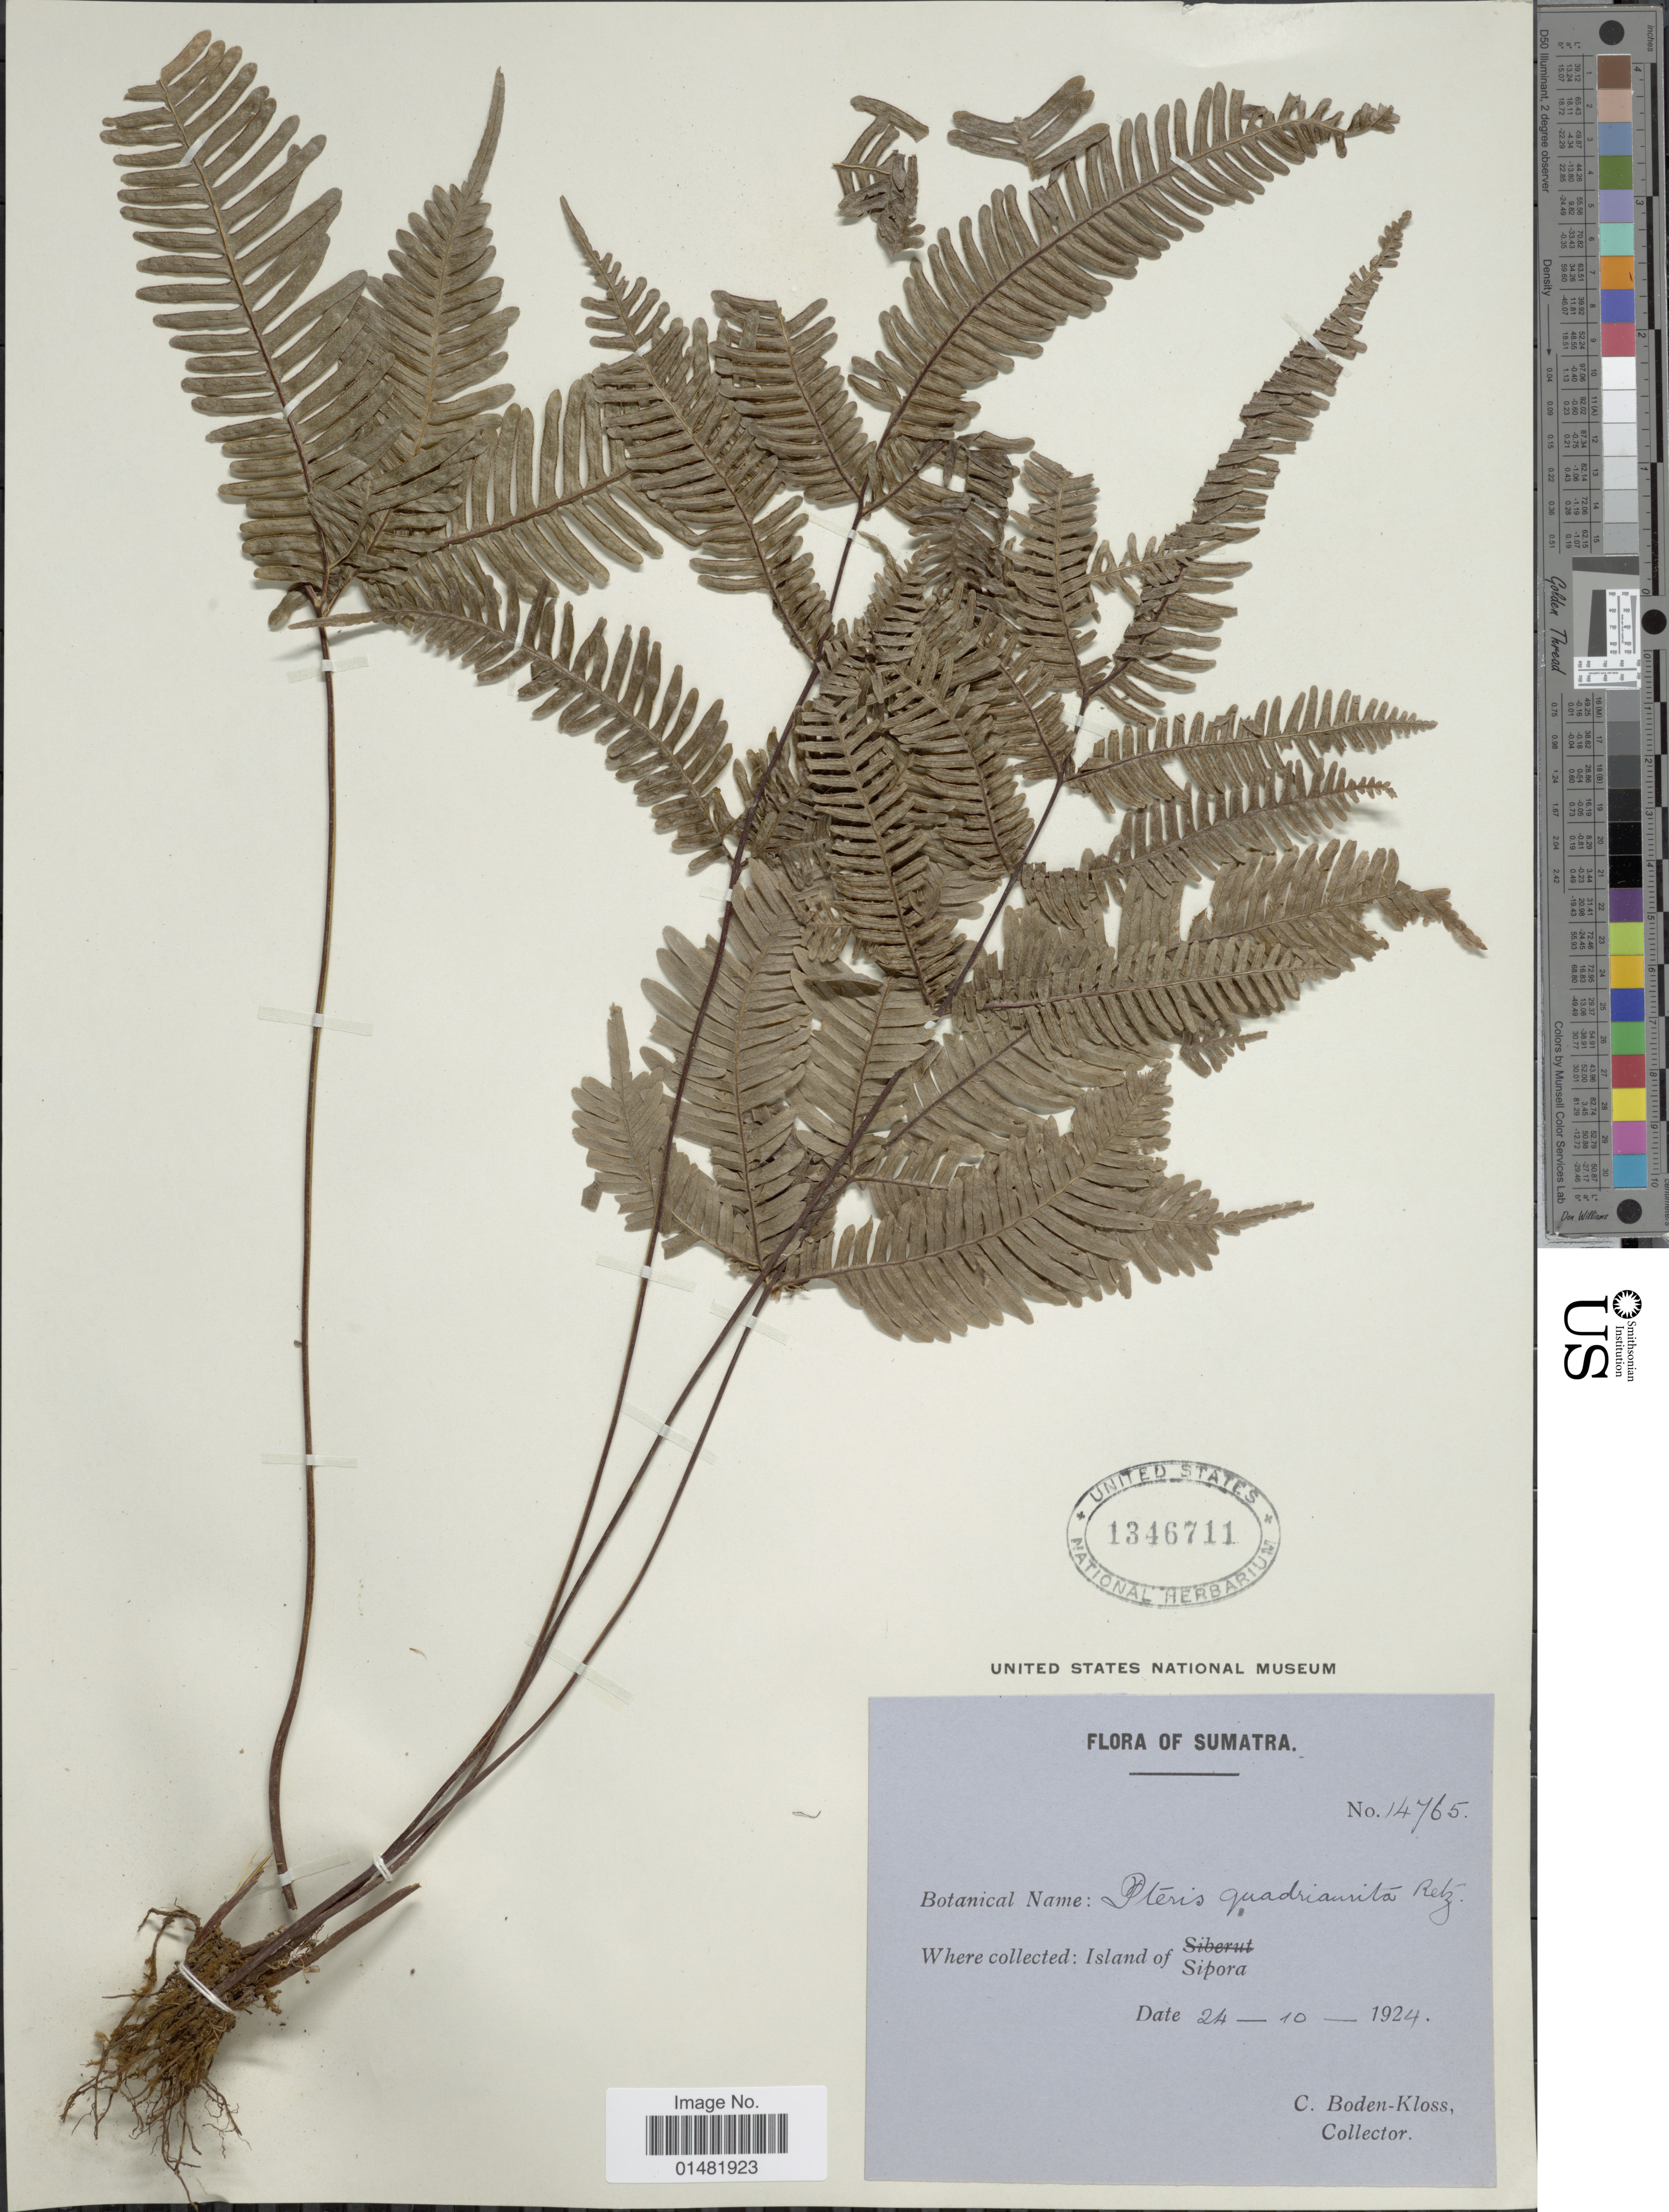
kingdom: Plantae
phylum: Tracheophyta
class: Polypodiopsida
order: Polypodiales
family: Pteridaceae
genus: Pteris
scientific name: Pteris quadriaurita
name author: Retz.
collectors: C. Boden-Kloss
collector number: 14765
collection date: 1924-10-24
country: Indonesia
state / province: Sumatra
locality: Island of Sipora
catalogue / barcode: US 1346711